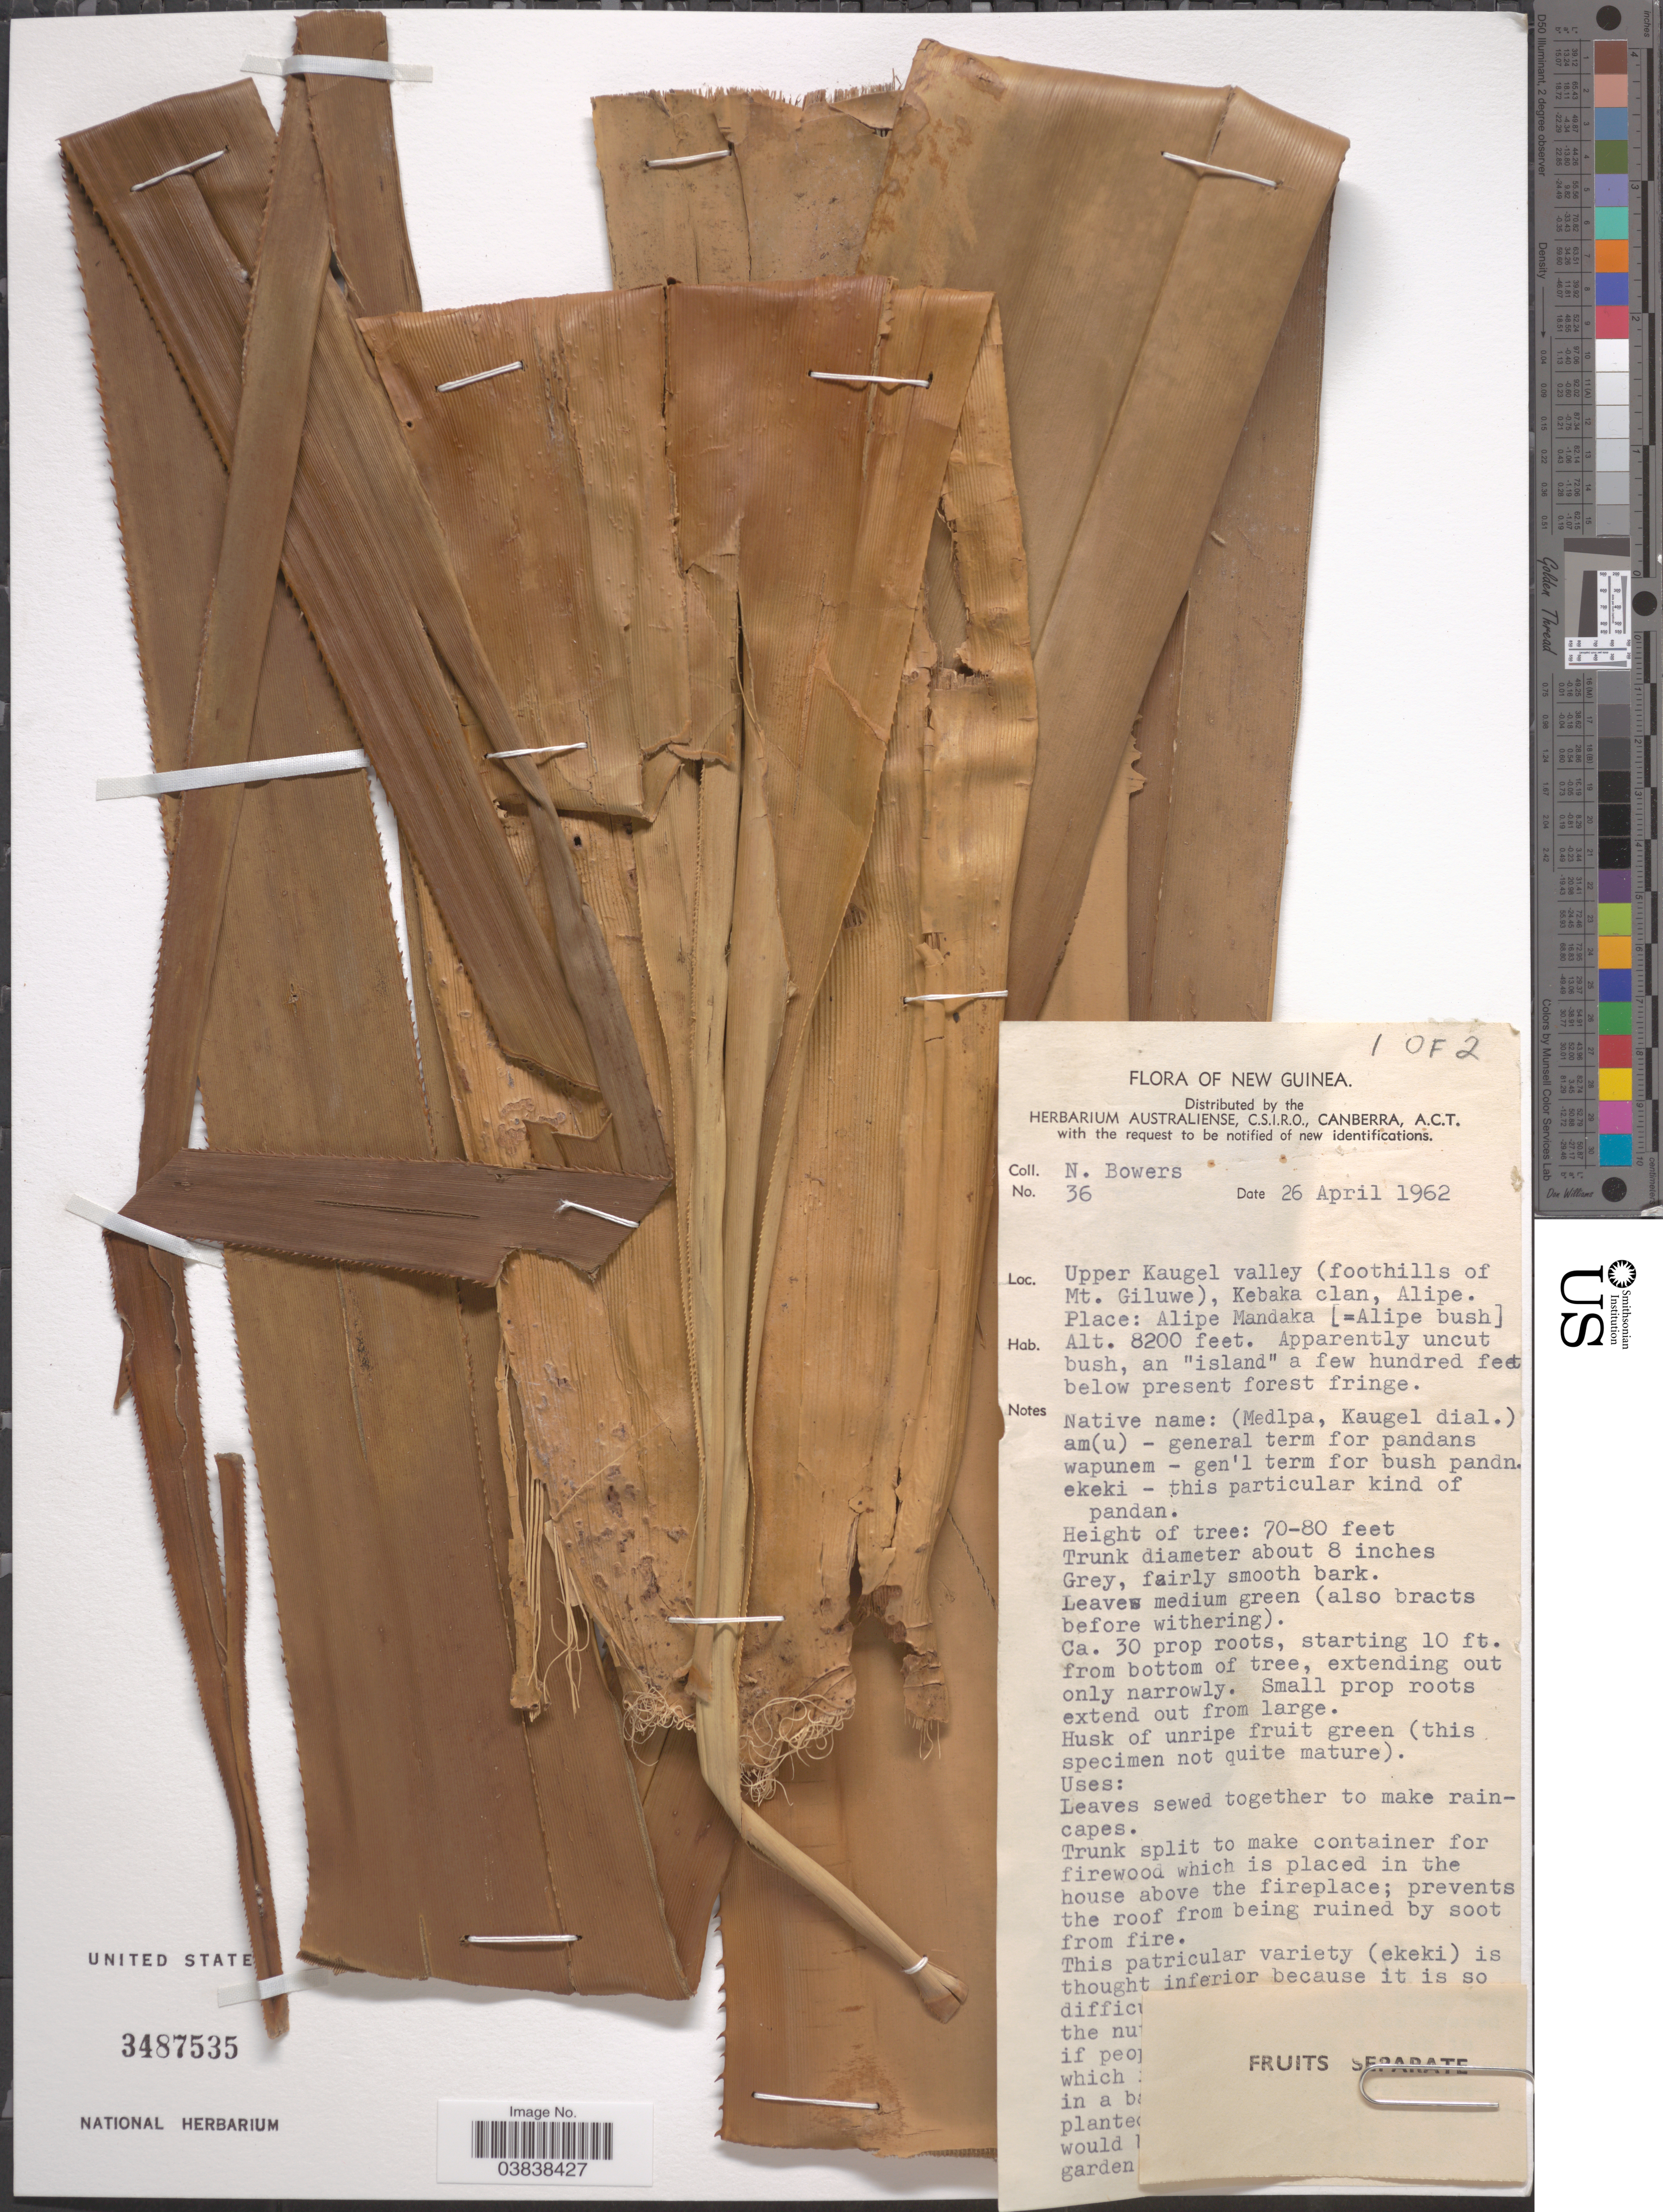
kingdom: Plantae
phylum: Tracheophyta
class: Liliopsida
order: Pandanales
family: Pandanaceae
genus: Pandanus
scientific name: Pandanus sp.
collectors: N. Bowers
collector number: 36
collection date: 1962-04-26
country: Papua New Guinea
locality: New Guinea. Upper Kaugel valley (foothills of Mt. Giluwe), Kebaka clan, Alipe. Alipe Mandaka [=Alipe bush].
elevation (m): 2499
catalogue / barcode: US 3487535